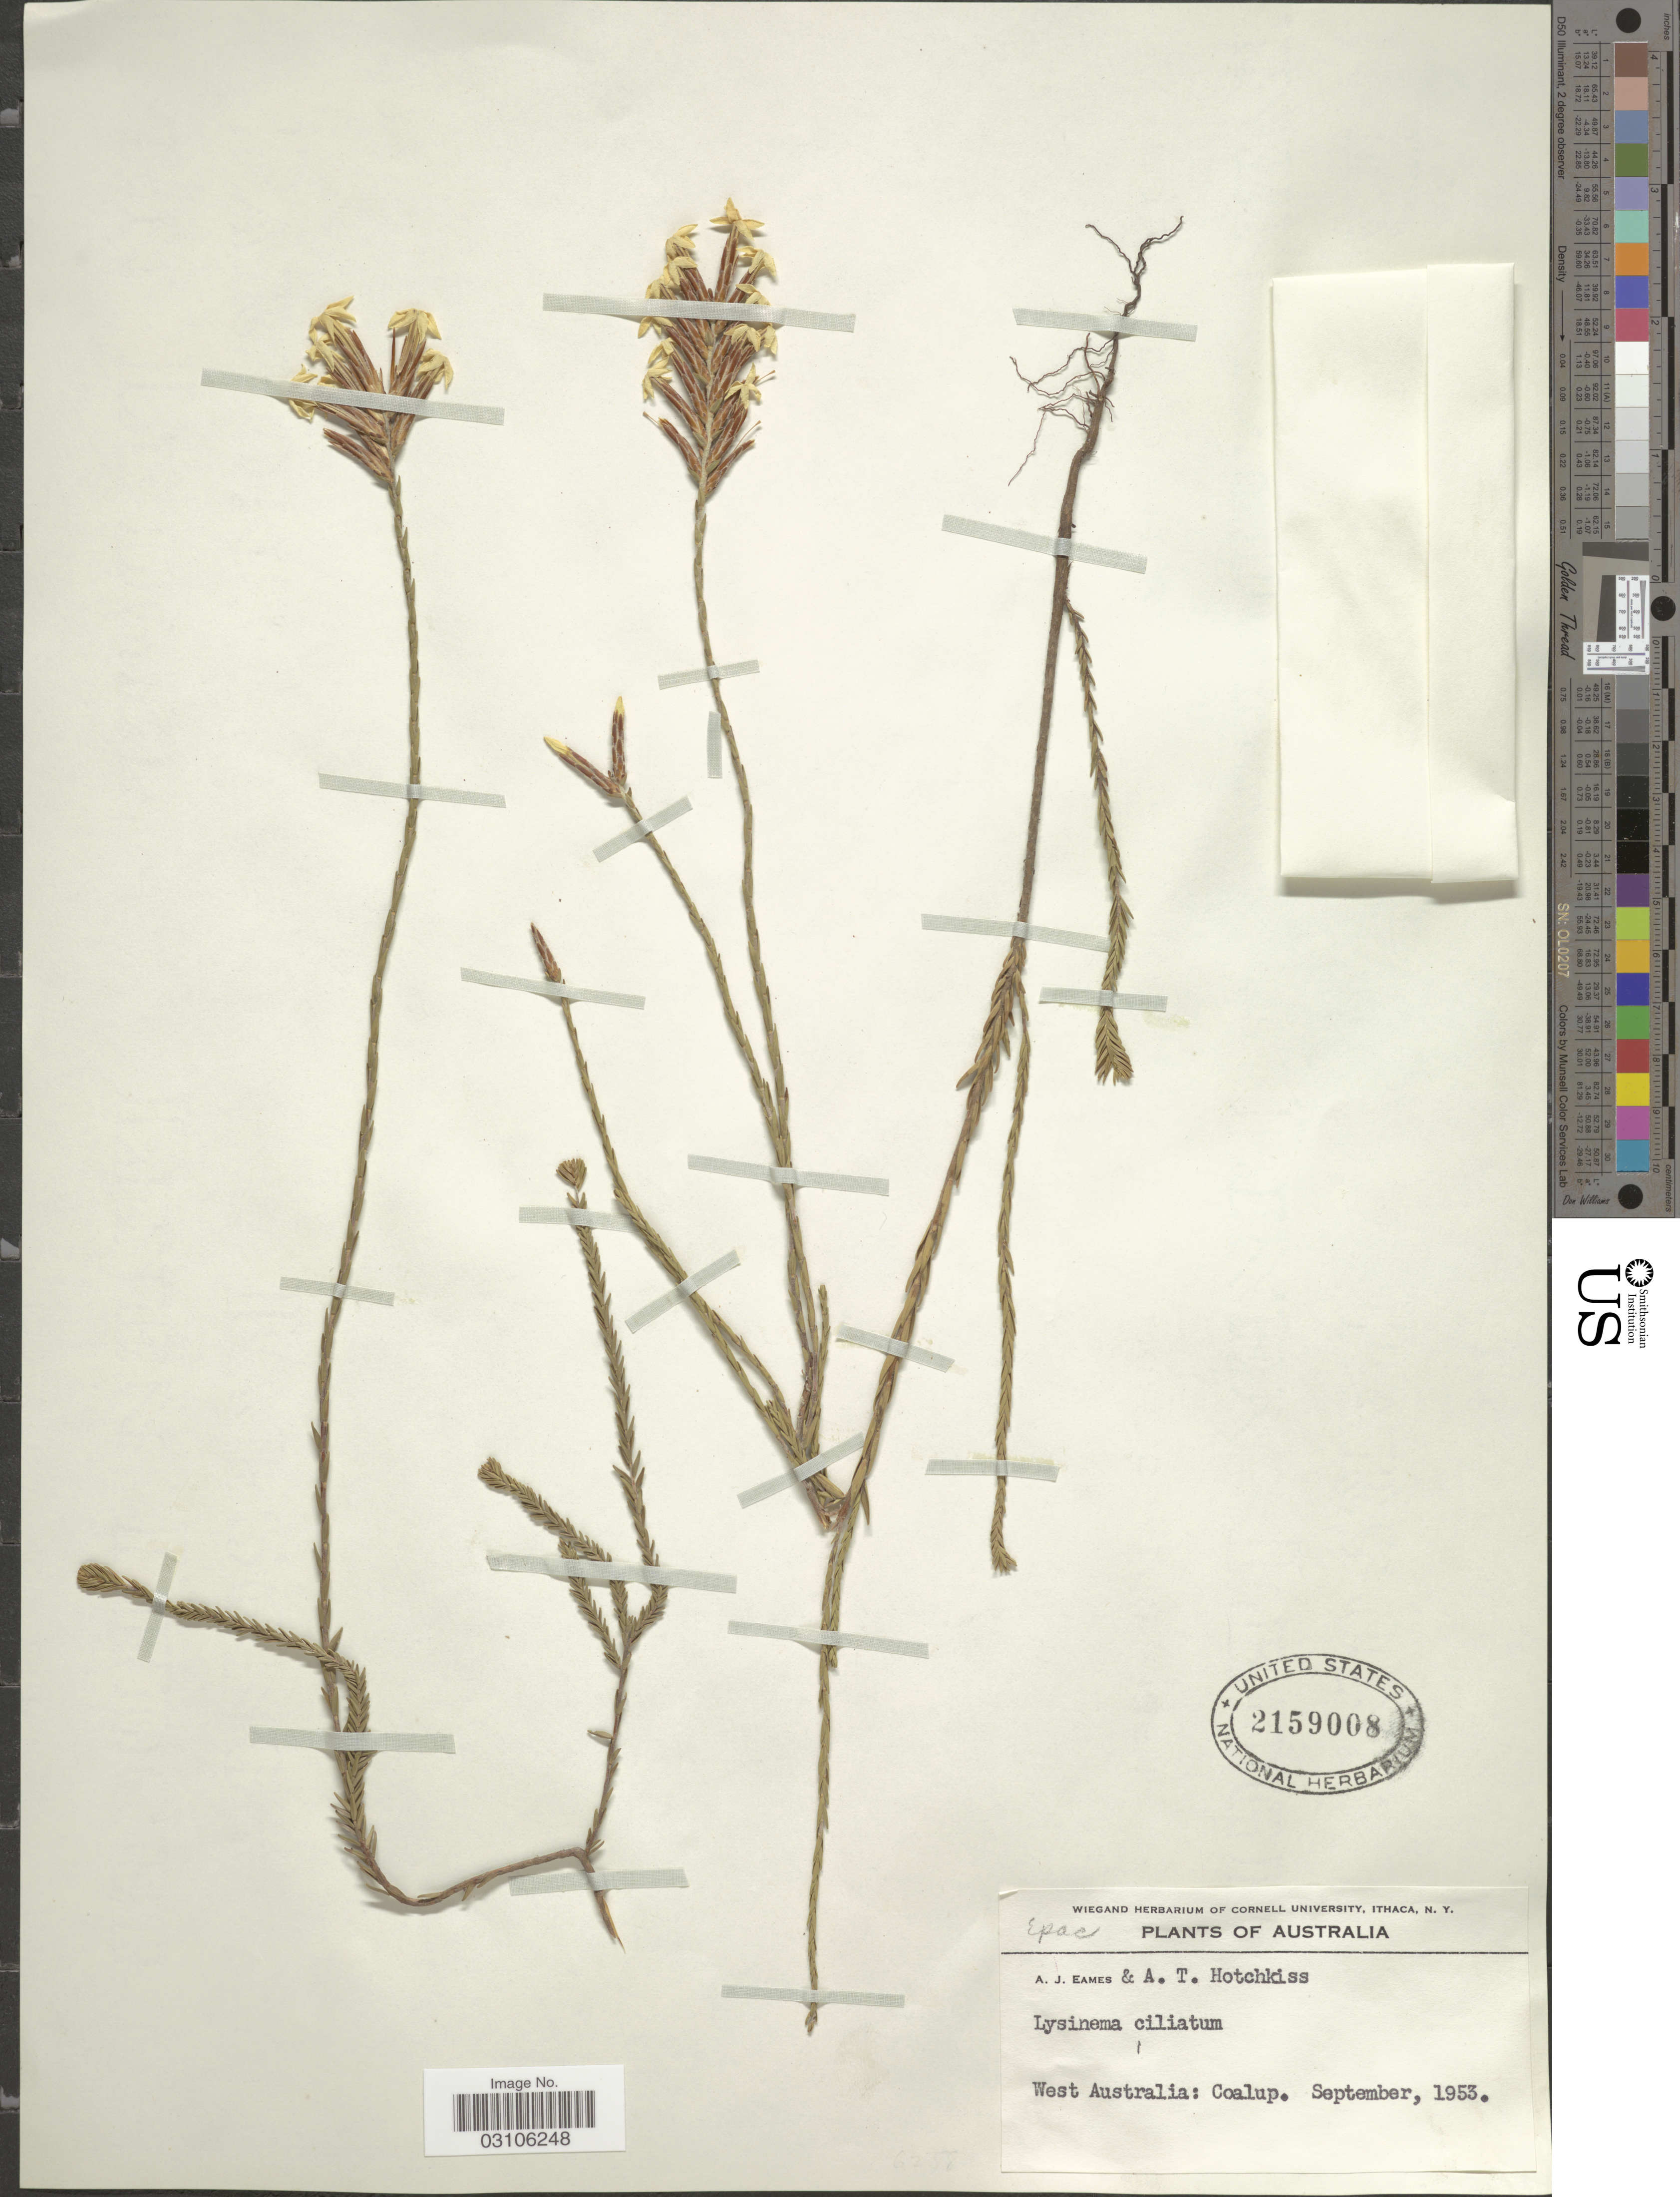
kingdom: Plantae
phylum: Tracheophyta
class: Magnoliopsida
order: Ericales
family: Ericaceae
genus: Lysinema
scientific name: Lysinema ciliatum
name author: R. Br.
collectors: A. J. Eames & A. Hotchkiss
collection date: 1953-09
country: Australia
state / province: Western Australia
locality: West Australia: Coalup.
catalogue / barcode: US 2159008